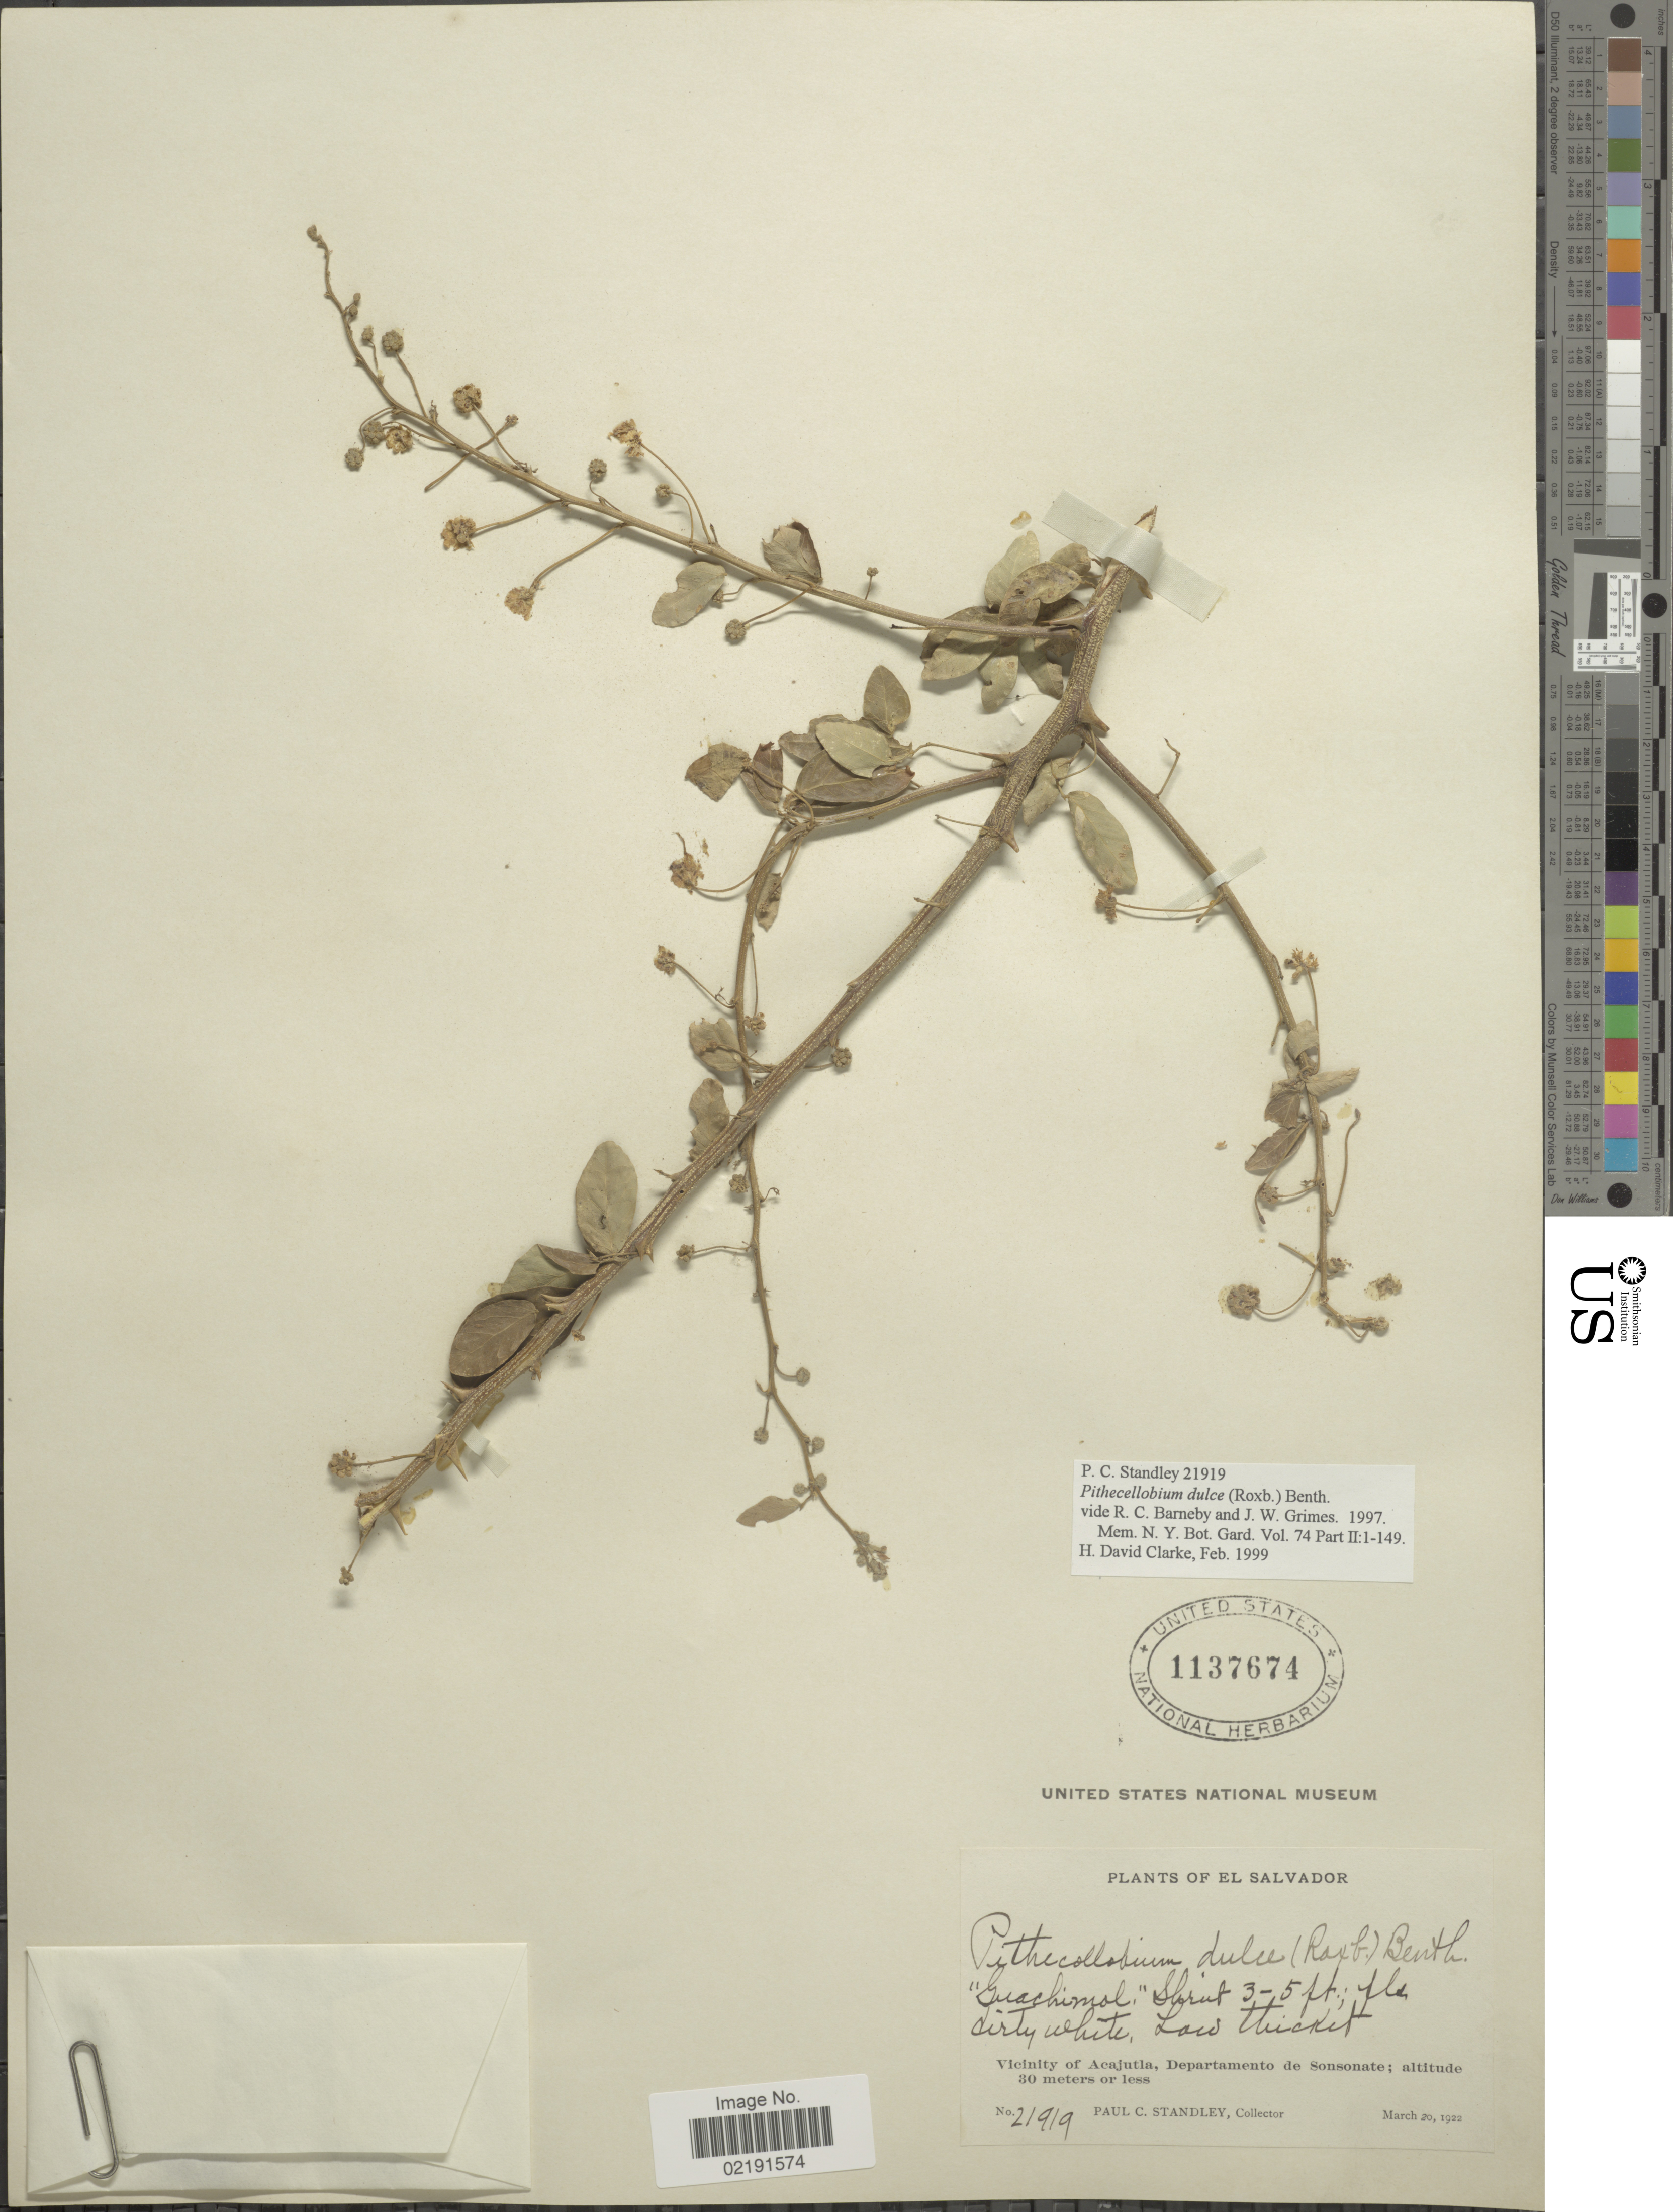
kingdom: Plantae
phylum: Tracheophyta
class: Magnoliopsida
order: Fabales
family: Fabaceae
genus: Pithecellobium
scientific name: Pithecellobium dulce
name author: (Roxb.) Benth.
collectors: P. C. Standley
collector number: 21919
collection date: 1922-03-20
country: El Salvador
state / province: Sonsonate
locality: Vicinity of Acajutla, Departamento de Sonsonate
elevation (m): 30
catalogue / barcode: US 1137674